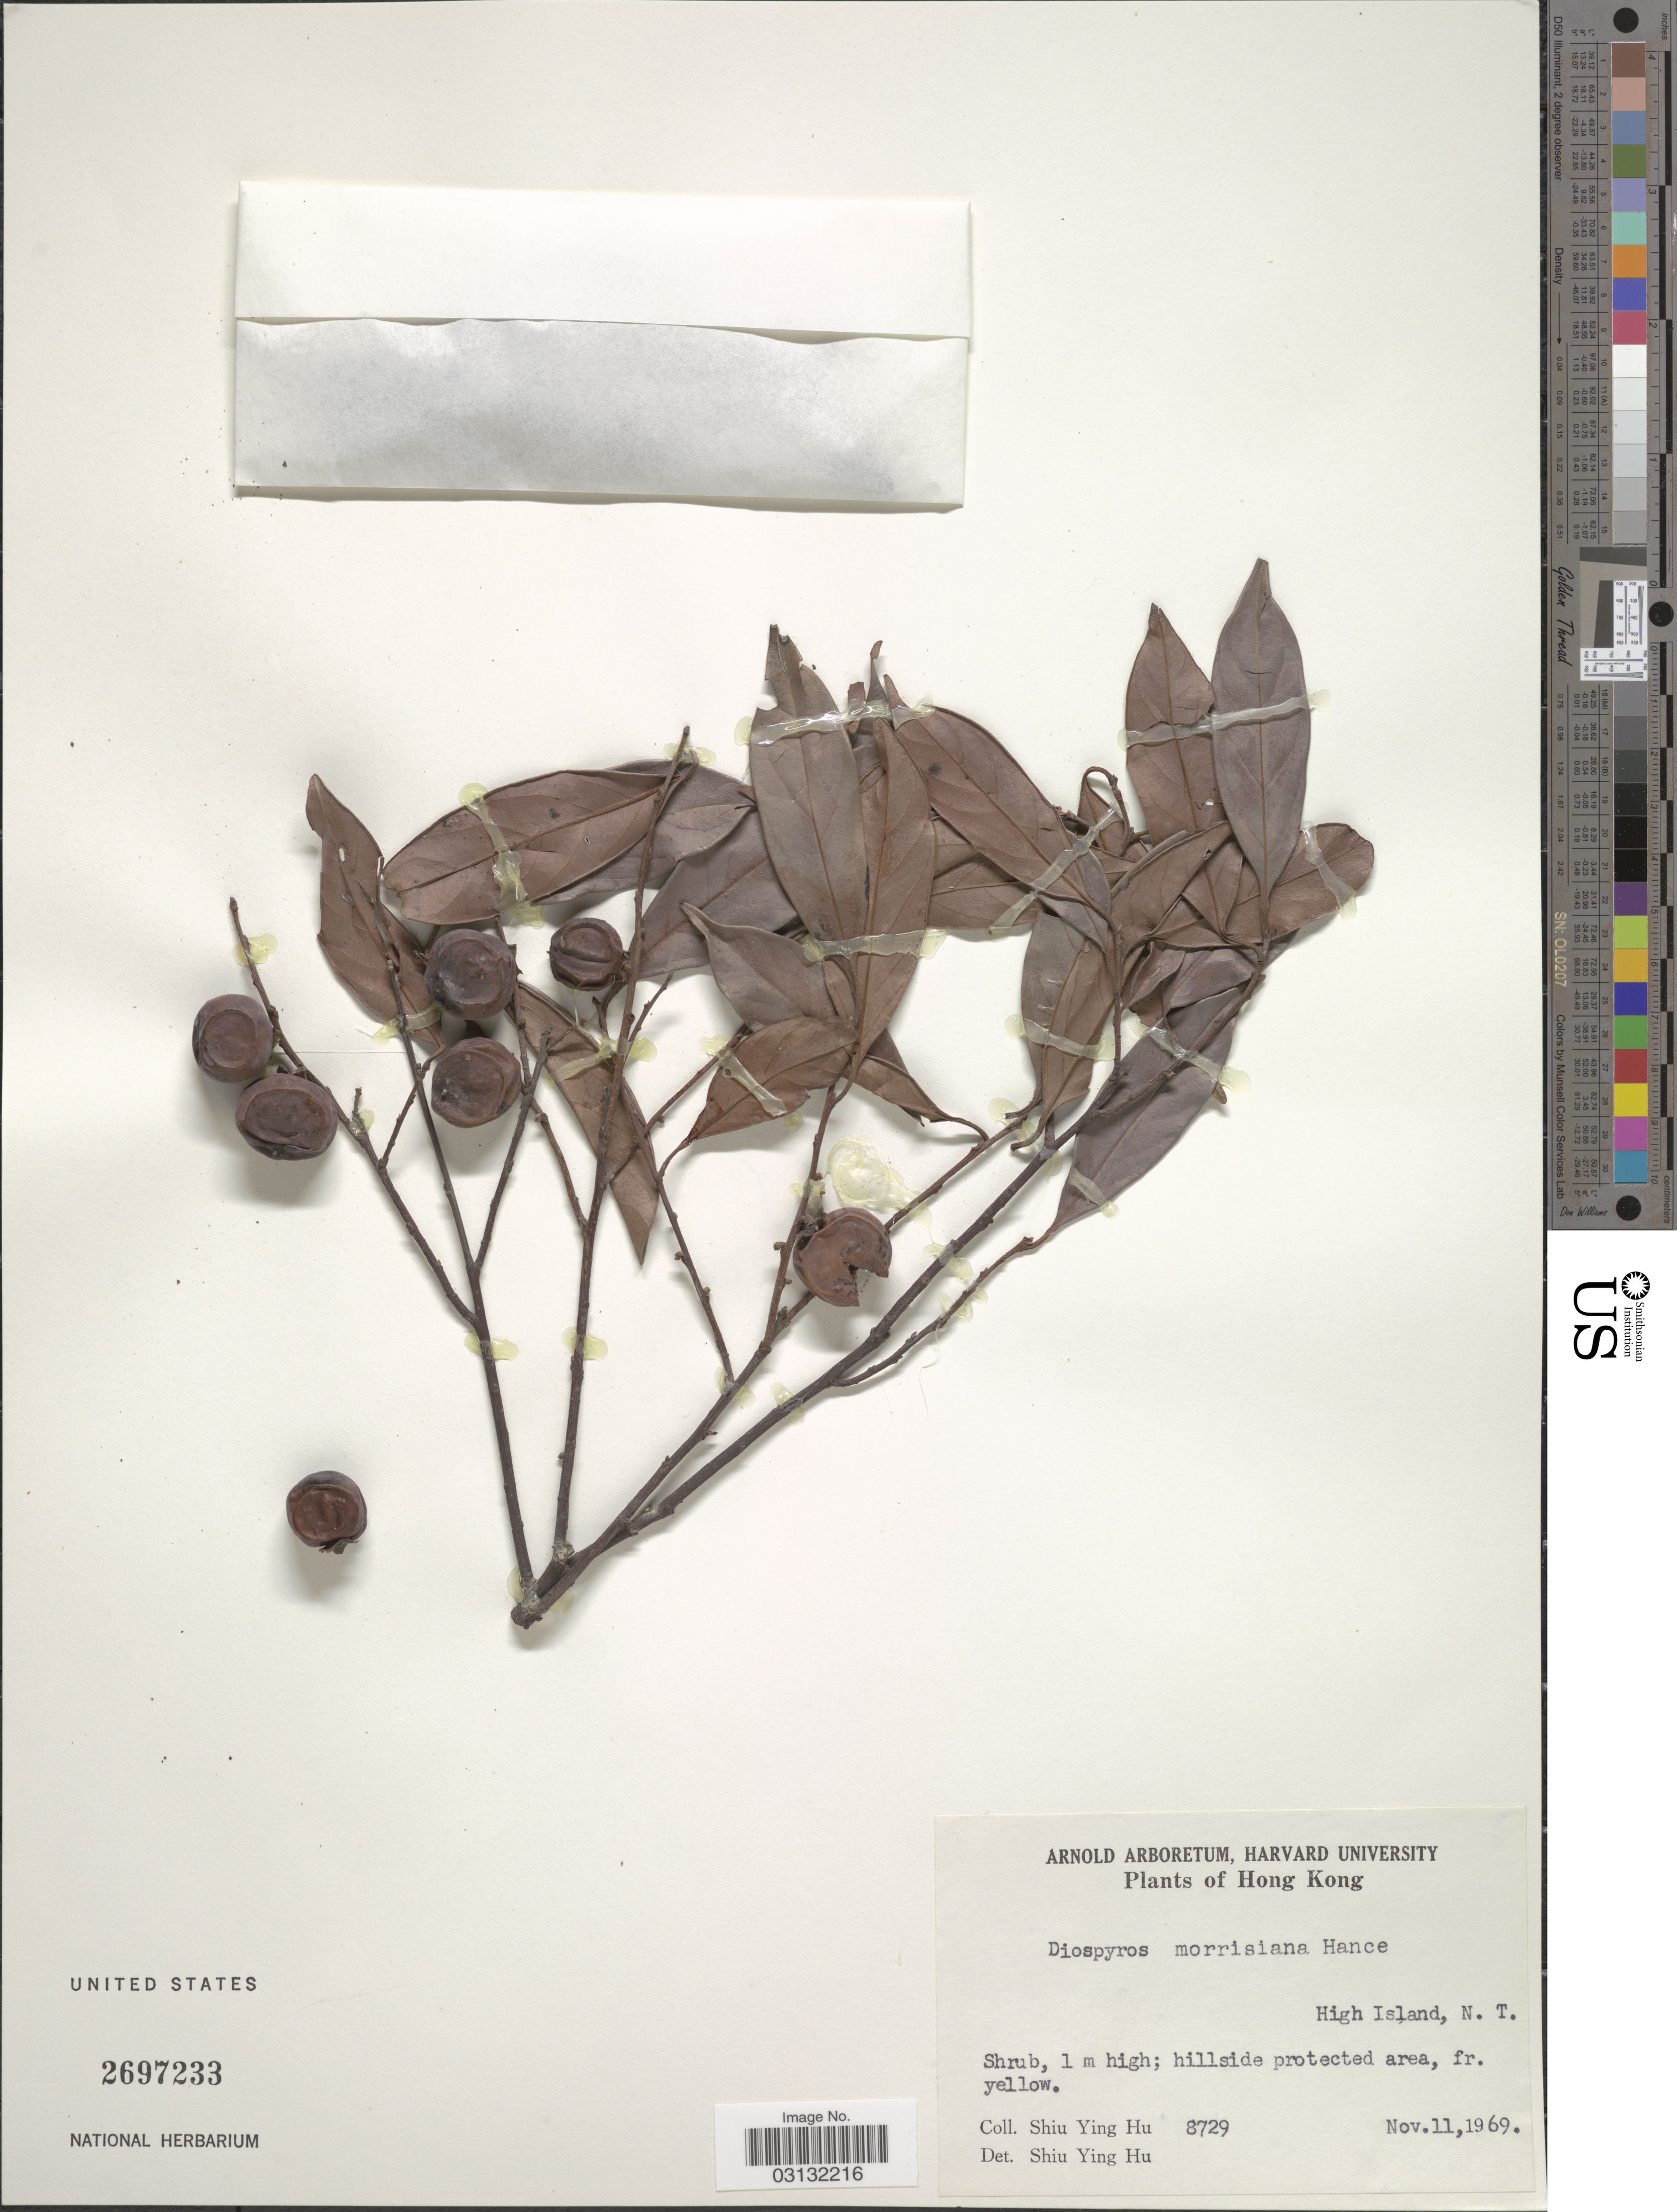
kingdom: Plantae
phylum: Tracheophyta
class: Magnoliopsida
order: Ericales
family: Ebenaceae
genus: Diospyros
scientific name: Diospyros morrisiana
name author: Hance in Walp.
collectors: S. Y. Hu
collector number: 8729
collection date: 1969-11-11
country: China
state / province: Hong Kong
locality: High Island, N.T.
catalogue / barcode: US 2697233